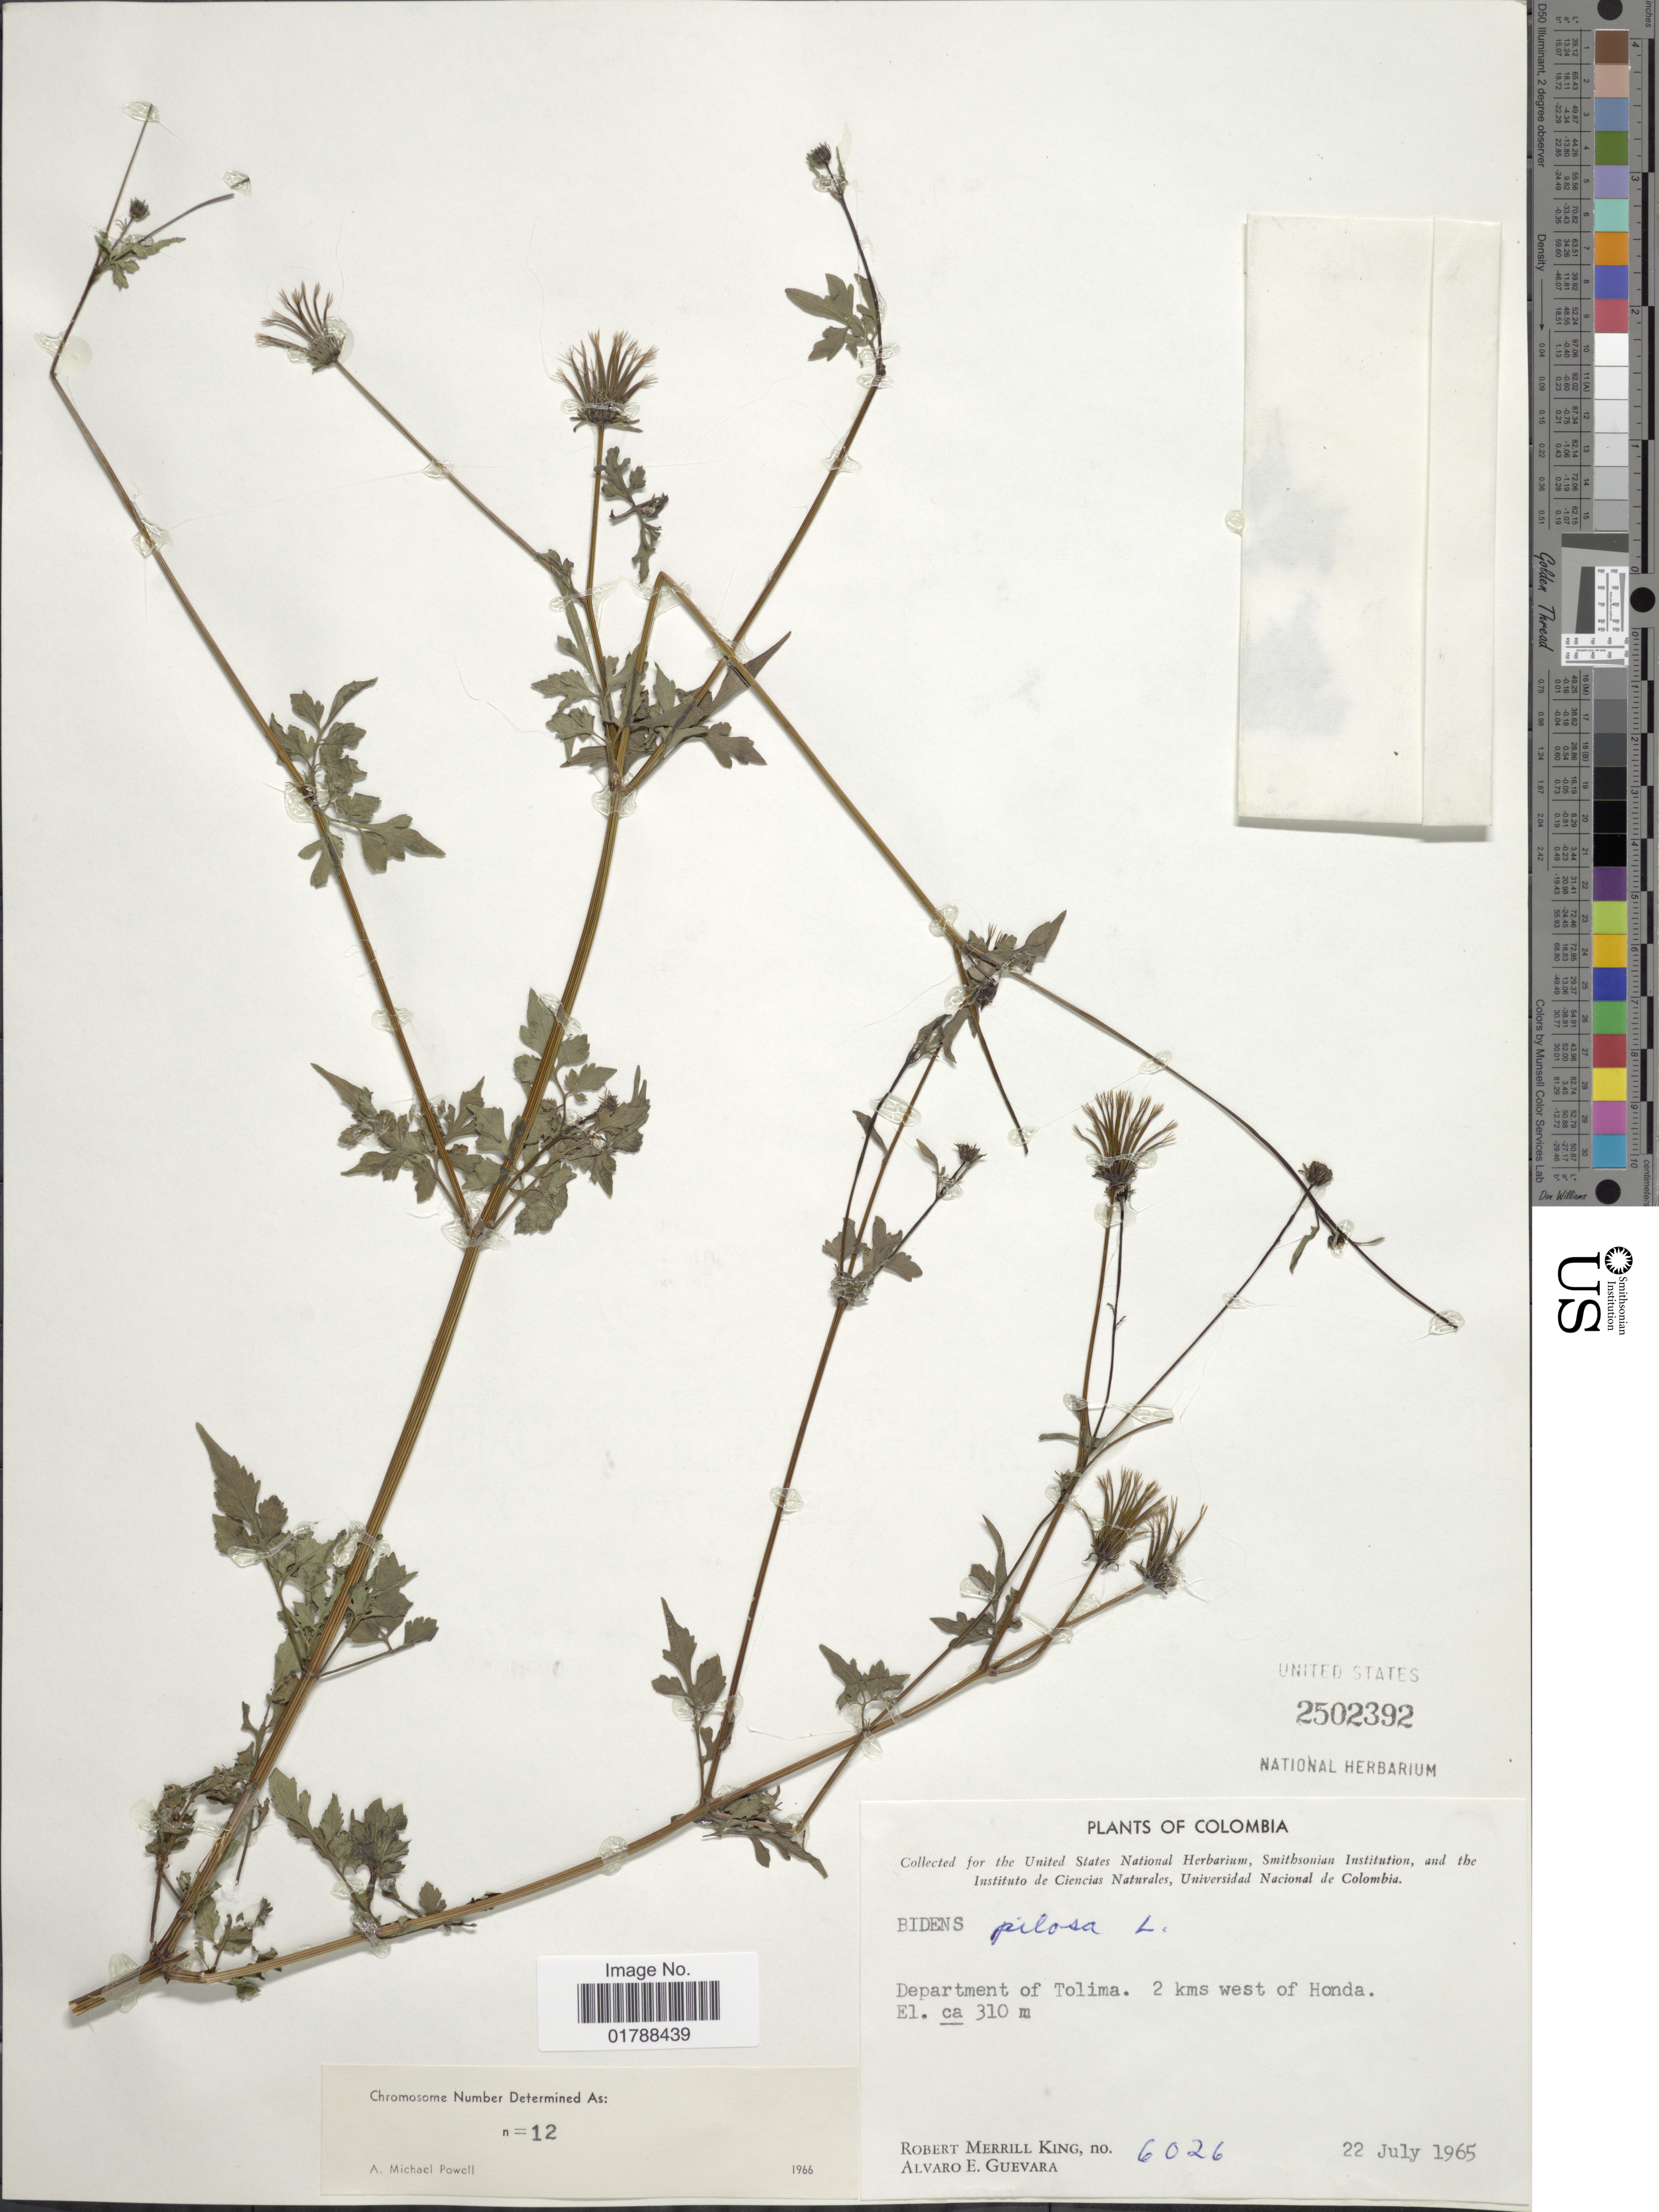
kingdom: Plantae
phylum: Tracheophyta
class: Magnoliopsida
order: Asterales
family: Asteraceae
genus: Bidens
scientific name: Bidens cynapiifolia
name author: Kunth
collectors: R. M. King & A. E. Guevara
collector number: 6026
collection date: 1965-07-22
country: Colombia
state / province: Tolima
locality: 2 kms west of Honda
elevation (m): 310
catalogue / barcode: US 2502392